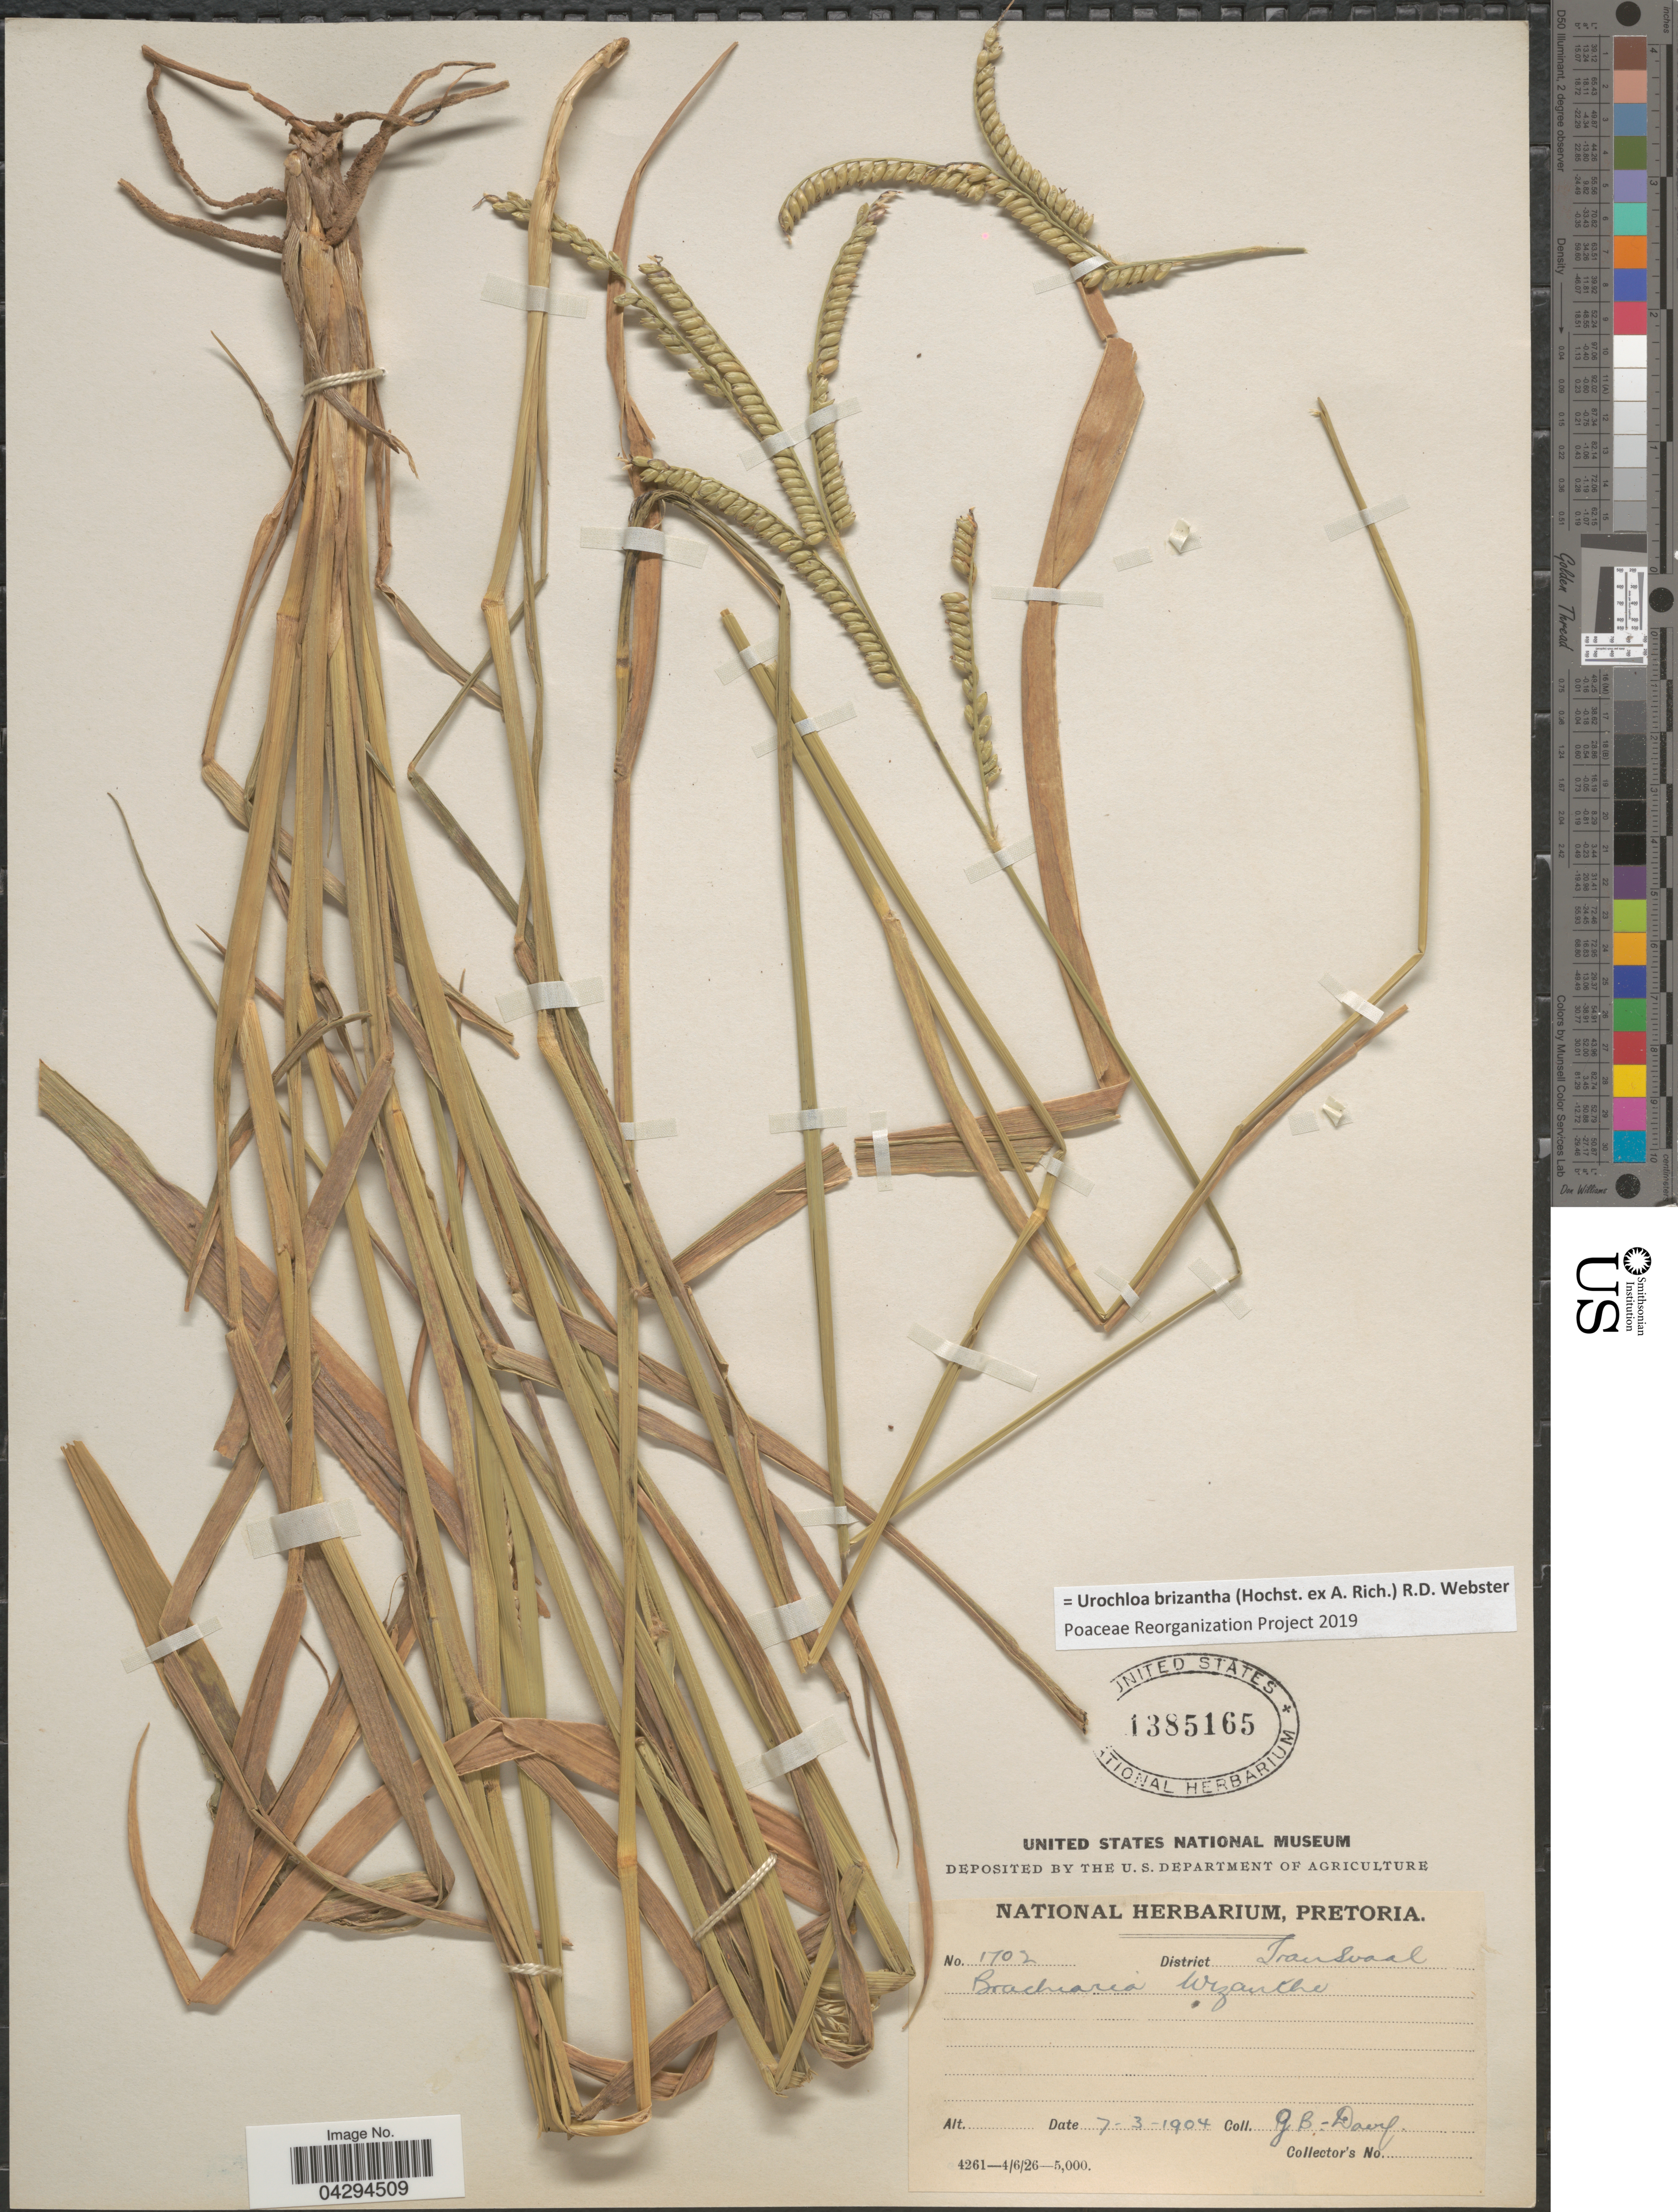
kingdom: Plantae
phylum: Tracheophyta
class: Liliopsida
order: Poales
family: Poaceae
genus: Urochloa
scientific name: Urochloa brizantha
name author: (Hochst. ex A. Rich.) R.D. Webster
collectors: J. Burtt Davy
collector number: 1702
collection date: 1904-03-07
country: South Africa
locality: District Transvaal.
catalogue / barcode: US 1385165